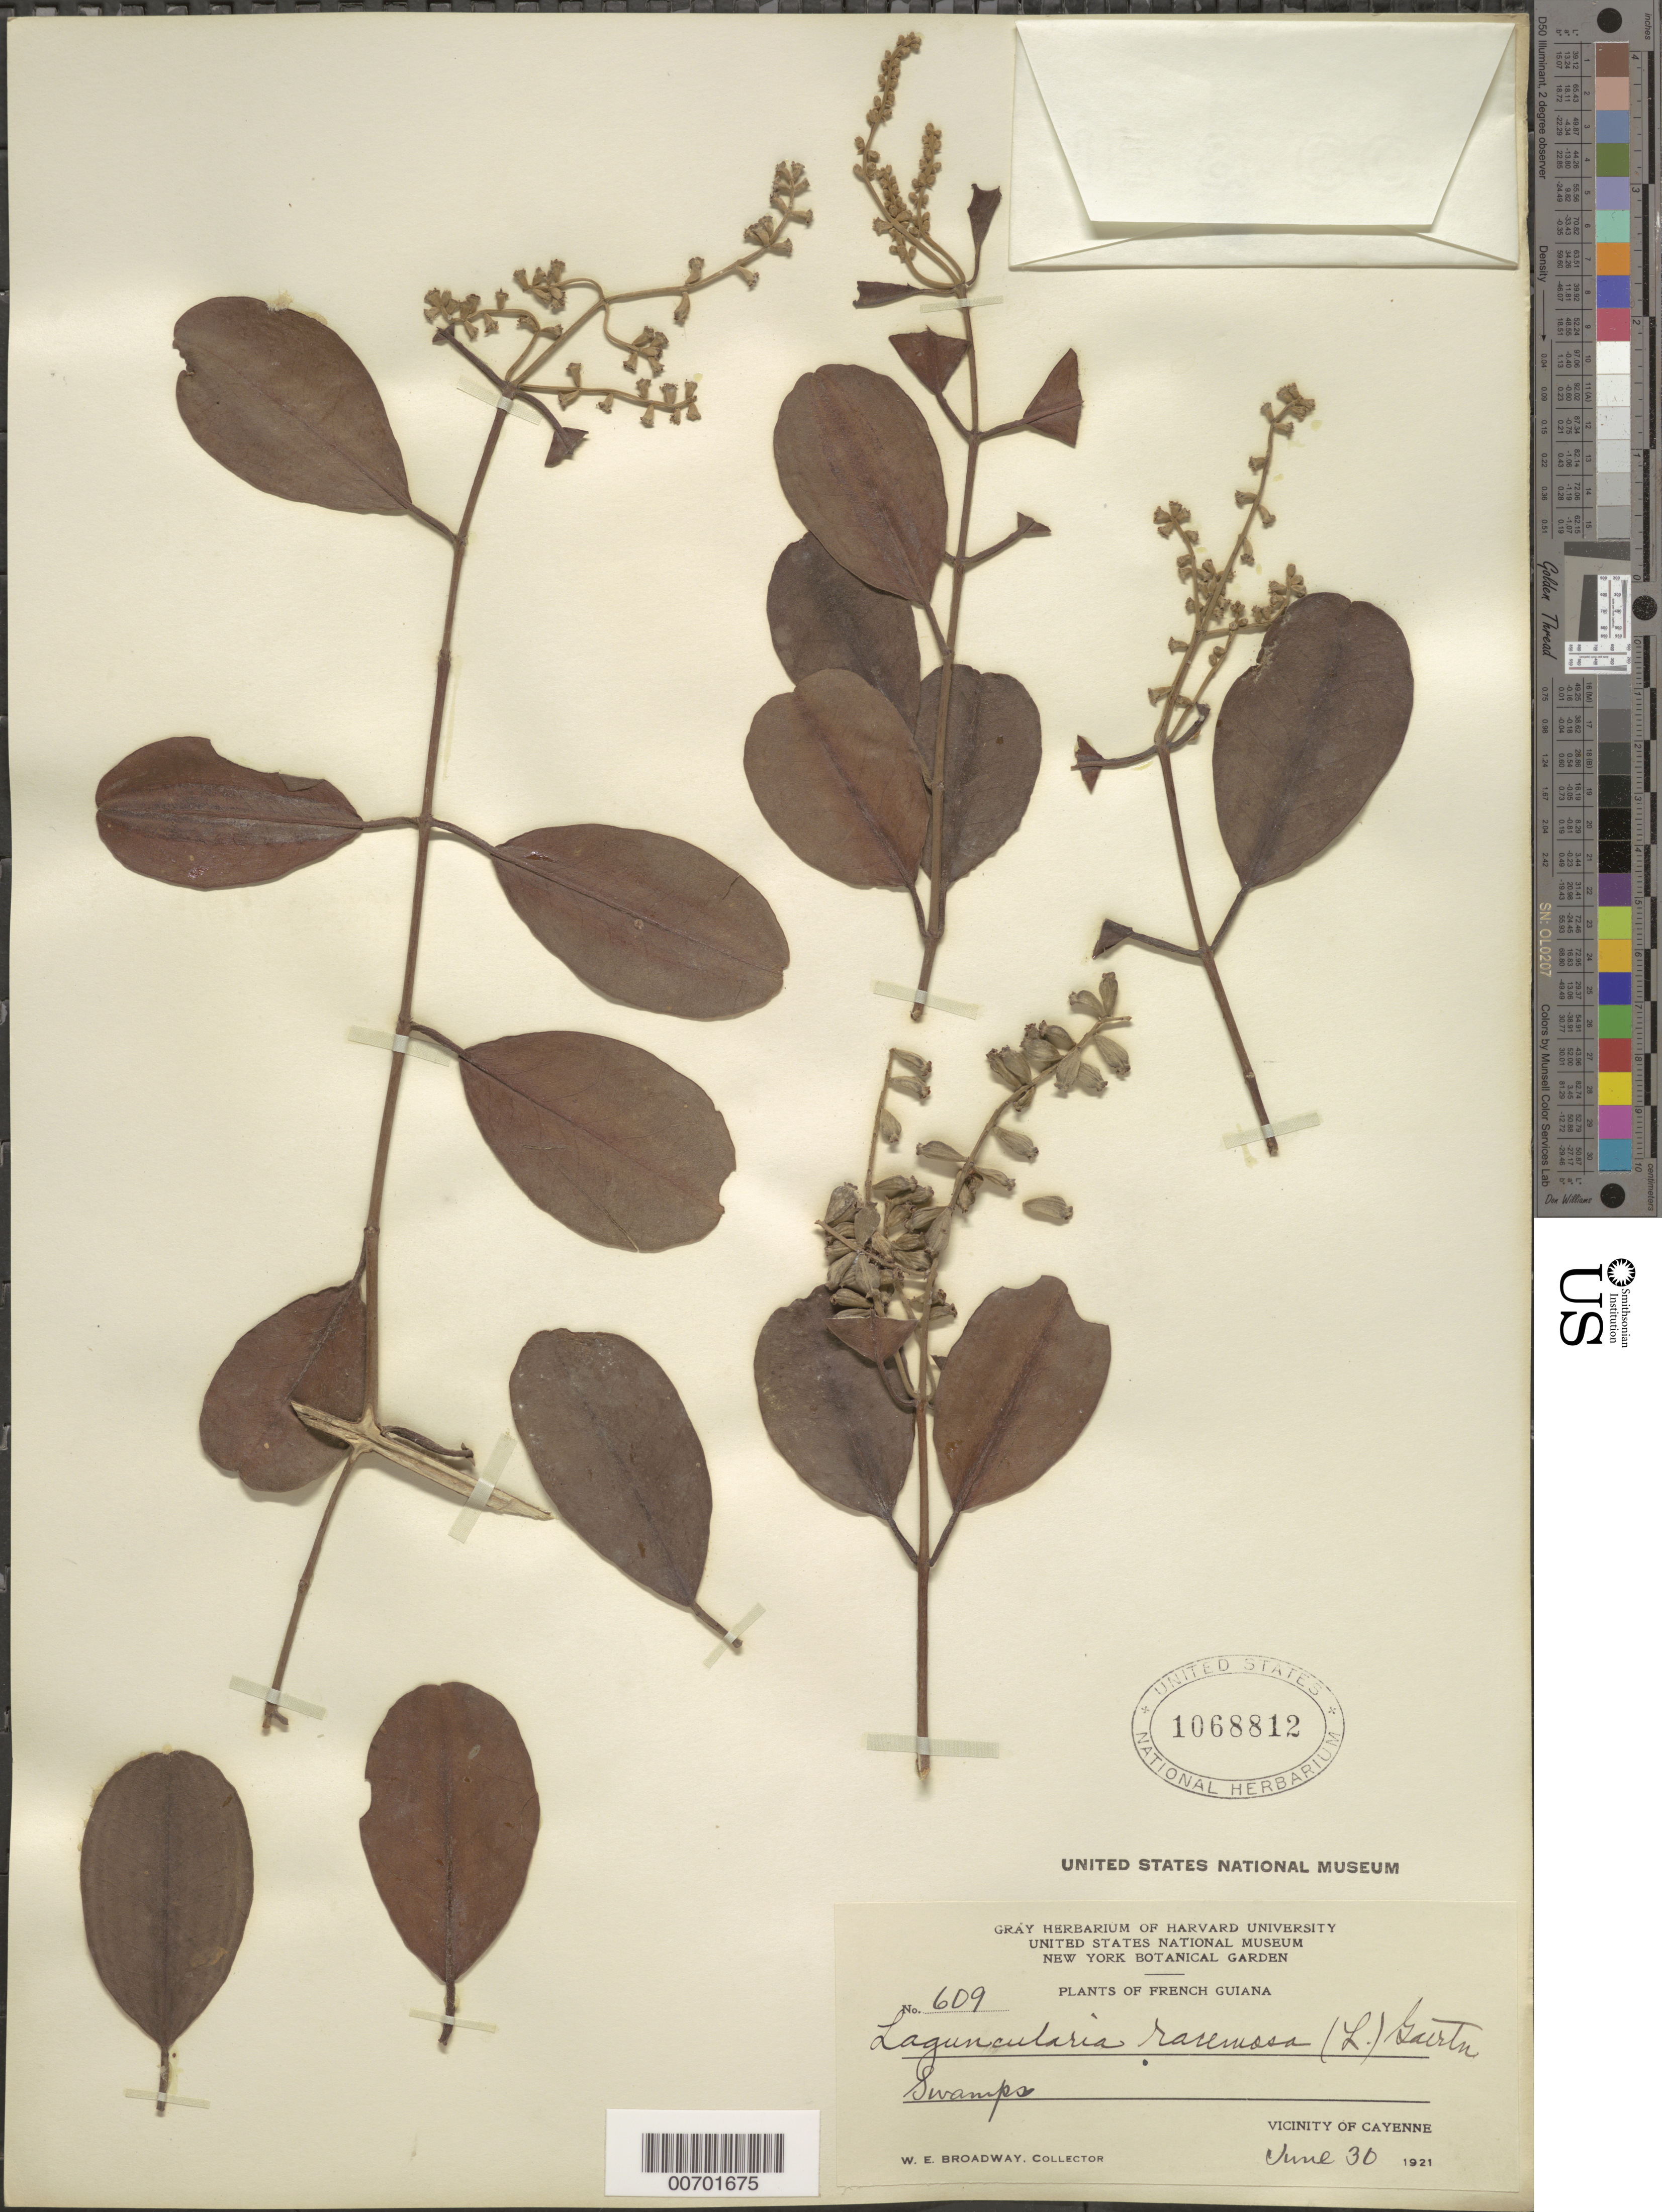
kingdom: Plantae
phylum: Tracheophyta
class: Magnoliopsida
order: Myrtales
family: Combretaceae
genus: Laguncularia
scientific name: Laguncularia racemosa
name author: (L.) C.F. Gaertn.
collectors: W. E. Broadway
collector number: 609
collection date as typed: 30-Jun-21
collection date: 1921-06-30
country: French Guiana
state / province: Cayenne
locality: Cayenne, vic.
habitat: Swamps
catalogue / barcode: US 1068812